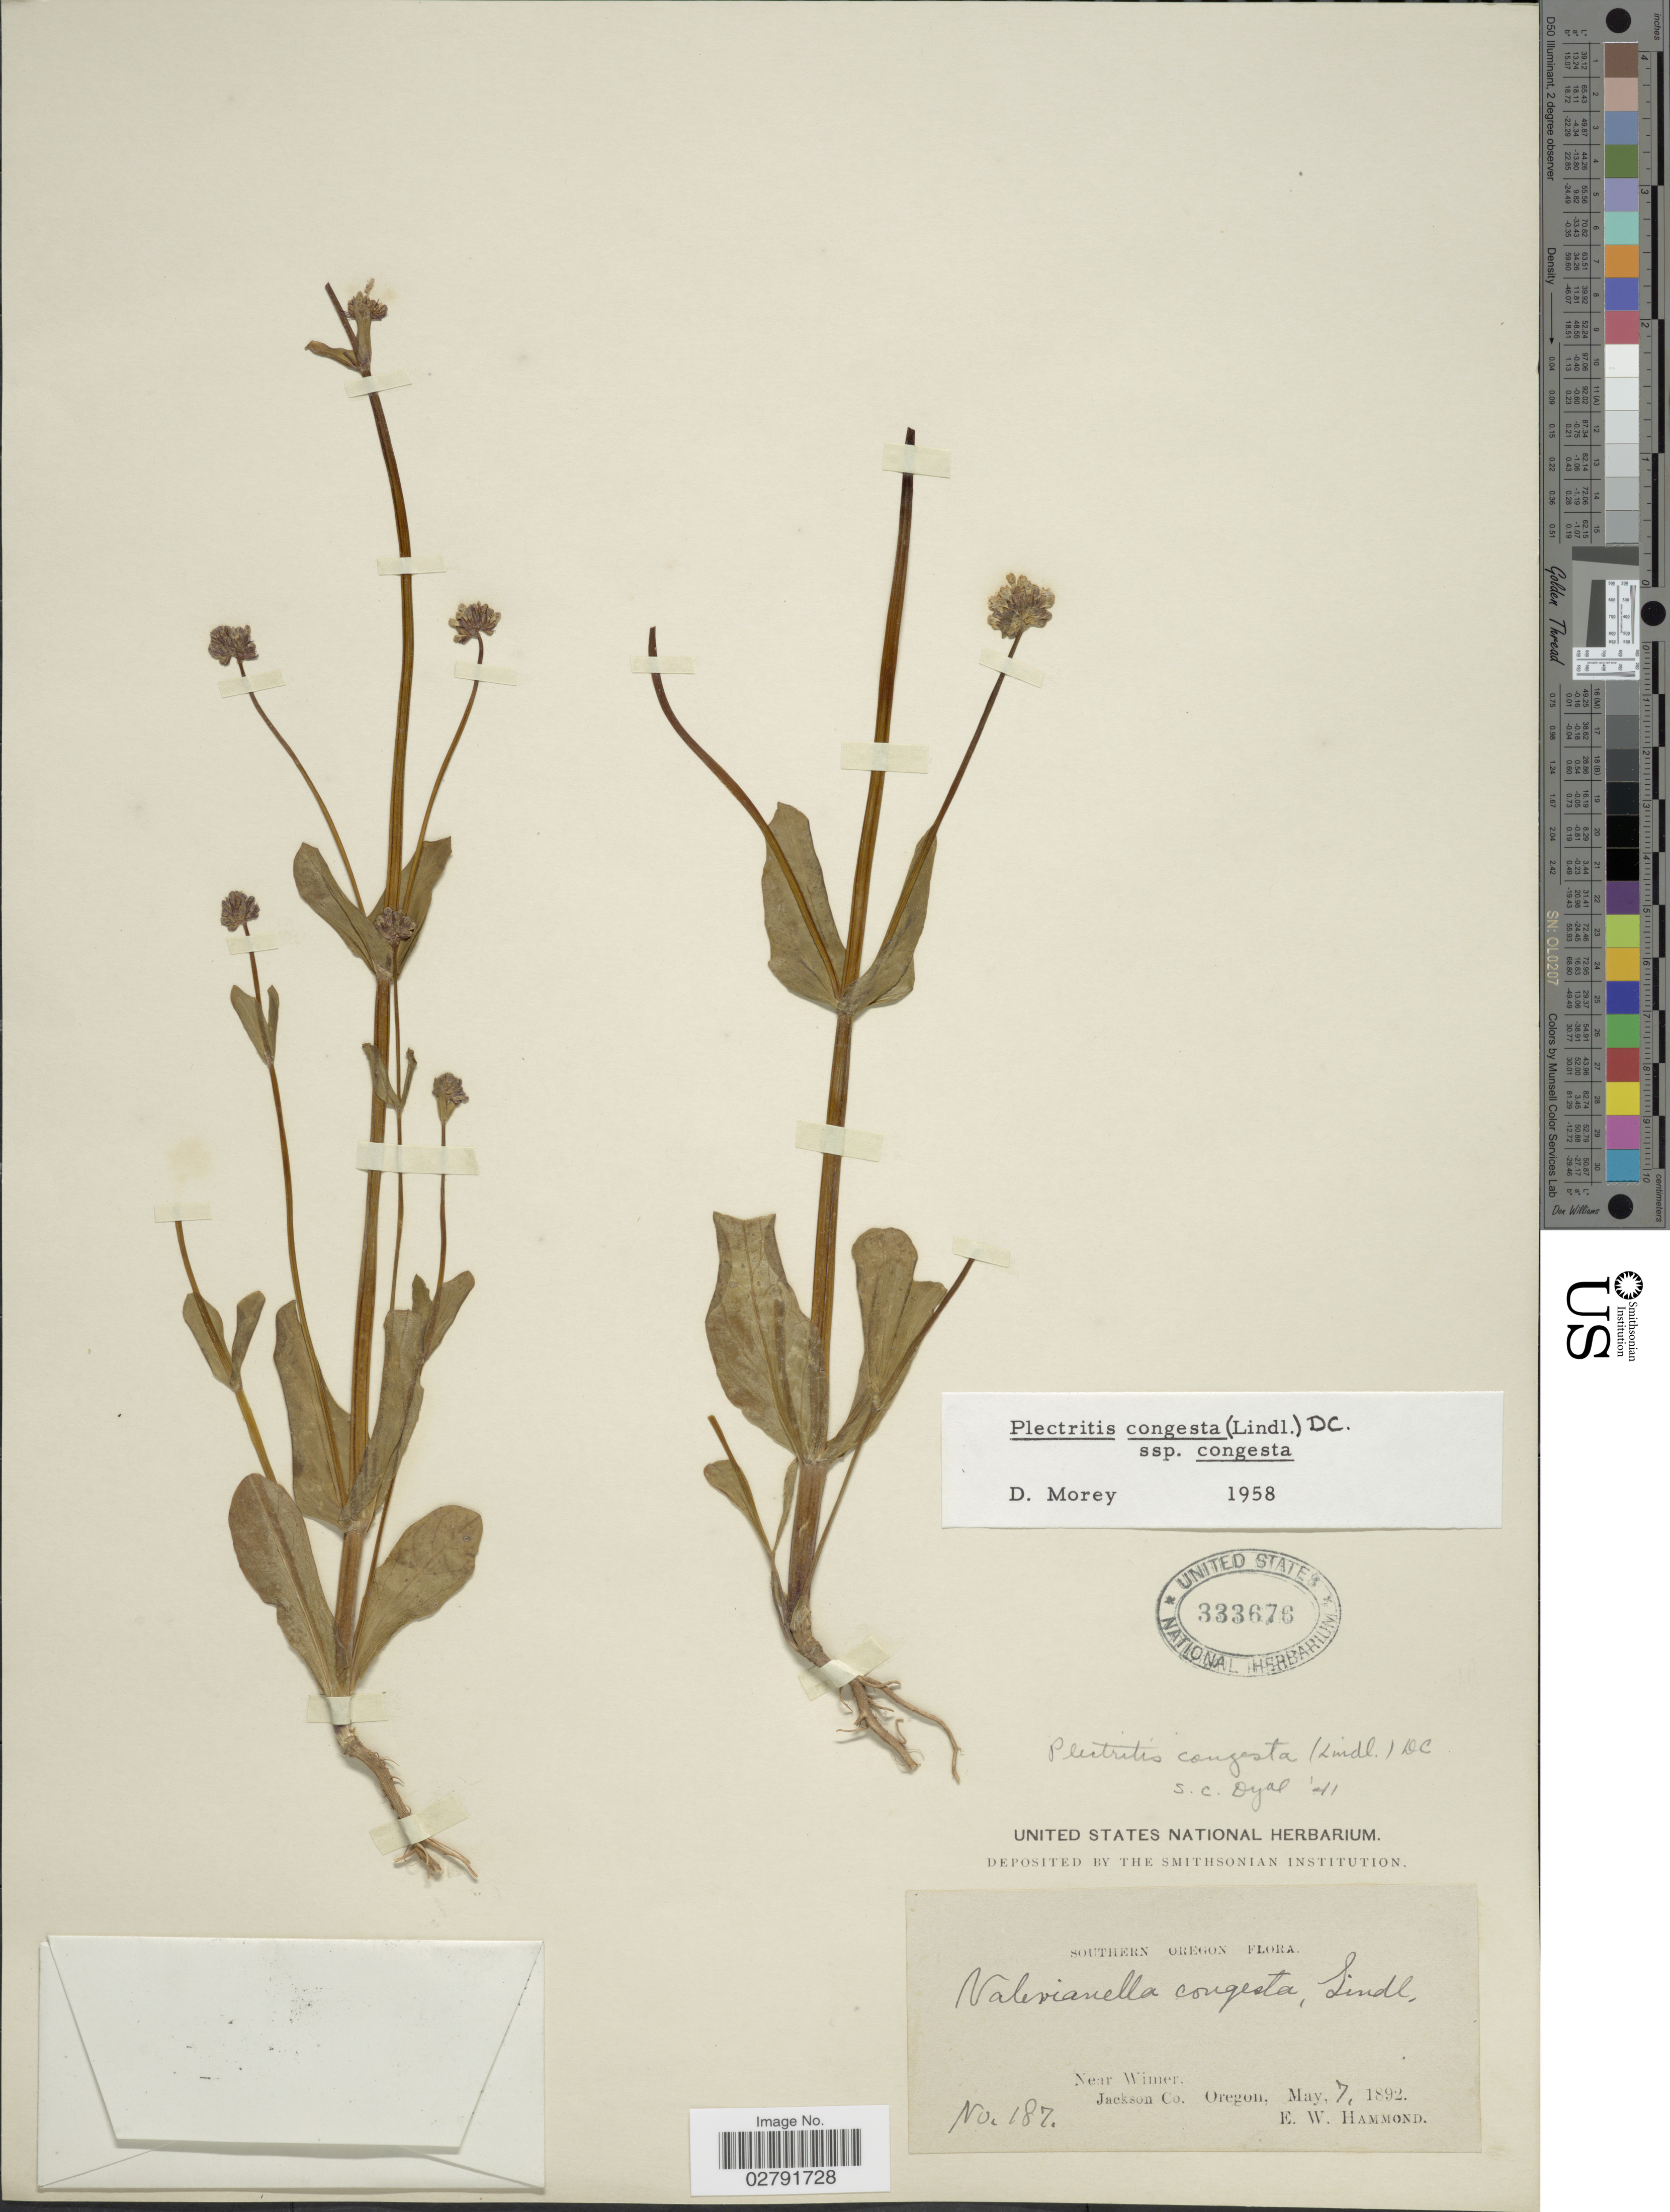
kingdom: Plantae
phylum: Tracheophyta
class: Magnoliopsida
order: Dipsacales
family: Caprifoliaceae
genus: Plectritis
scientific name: Plectritis congesta subsp. congesta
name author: (Lindl.) DC.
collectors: E. Hammond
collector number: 187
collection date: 1892-05-07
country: United States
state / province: Oregon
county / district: Jackson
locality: Southern Oregon. Near Wimer. Jackson Co.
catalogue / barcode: US 333676